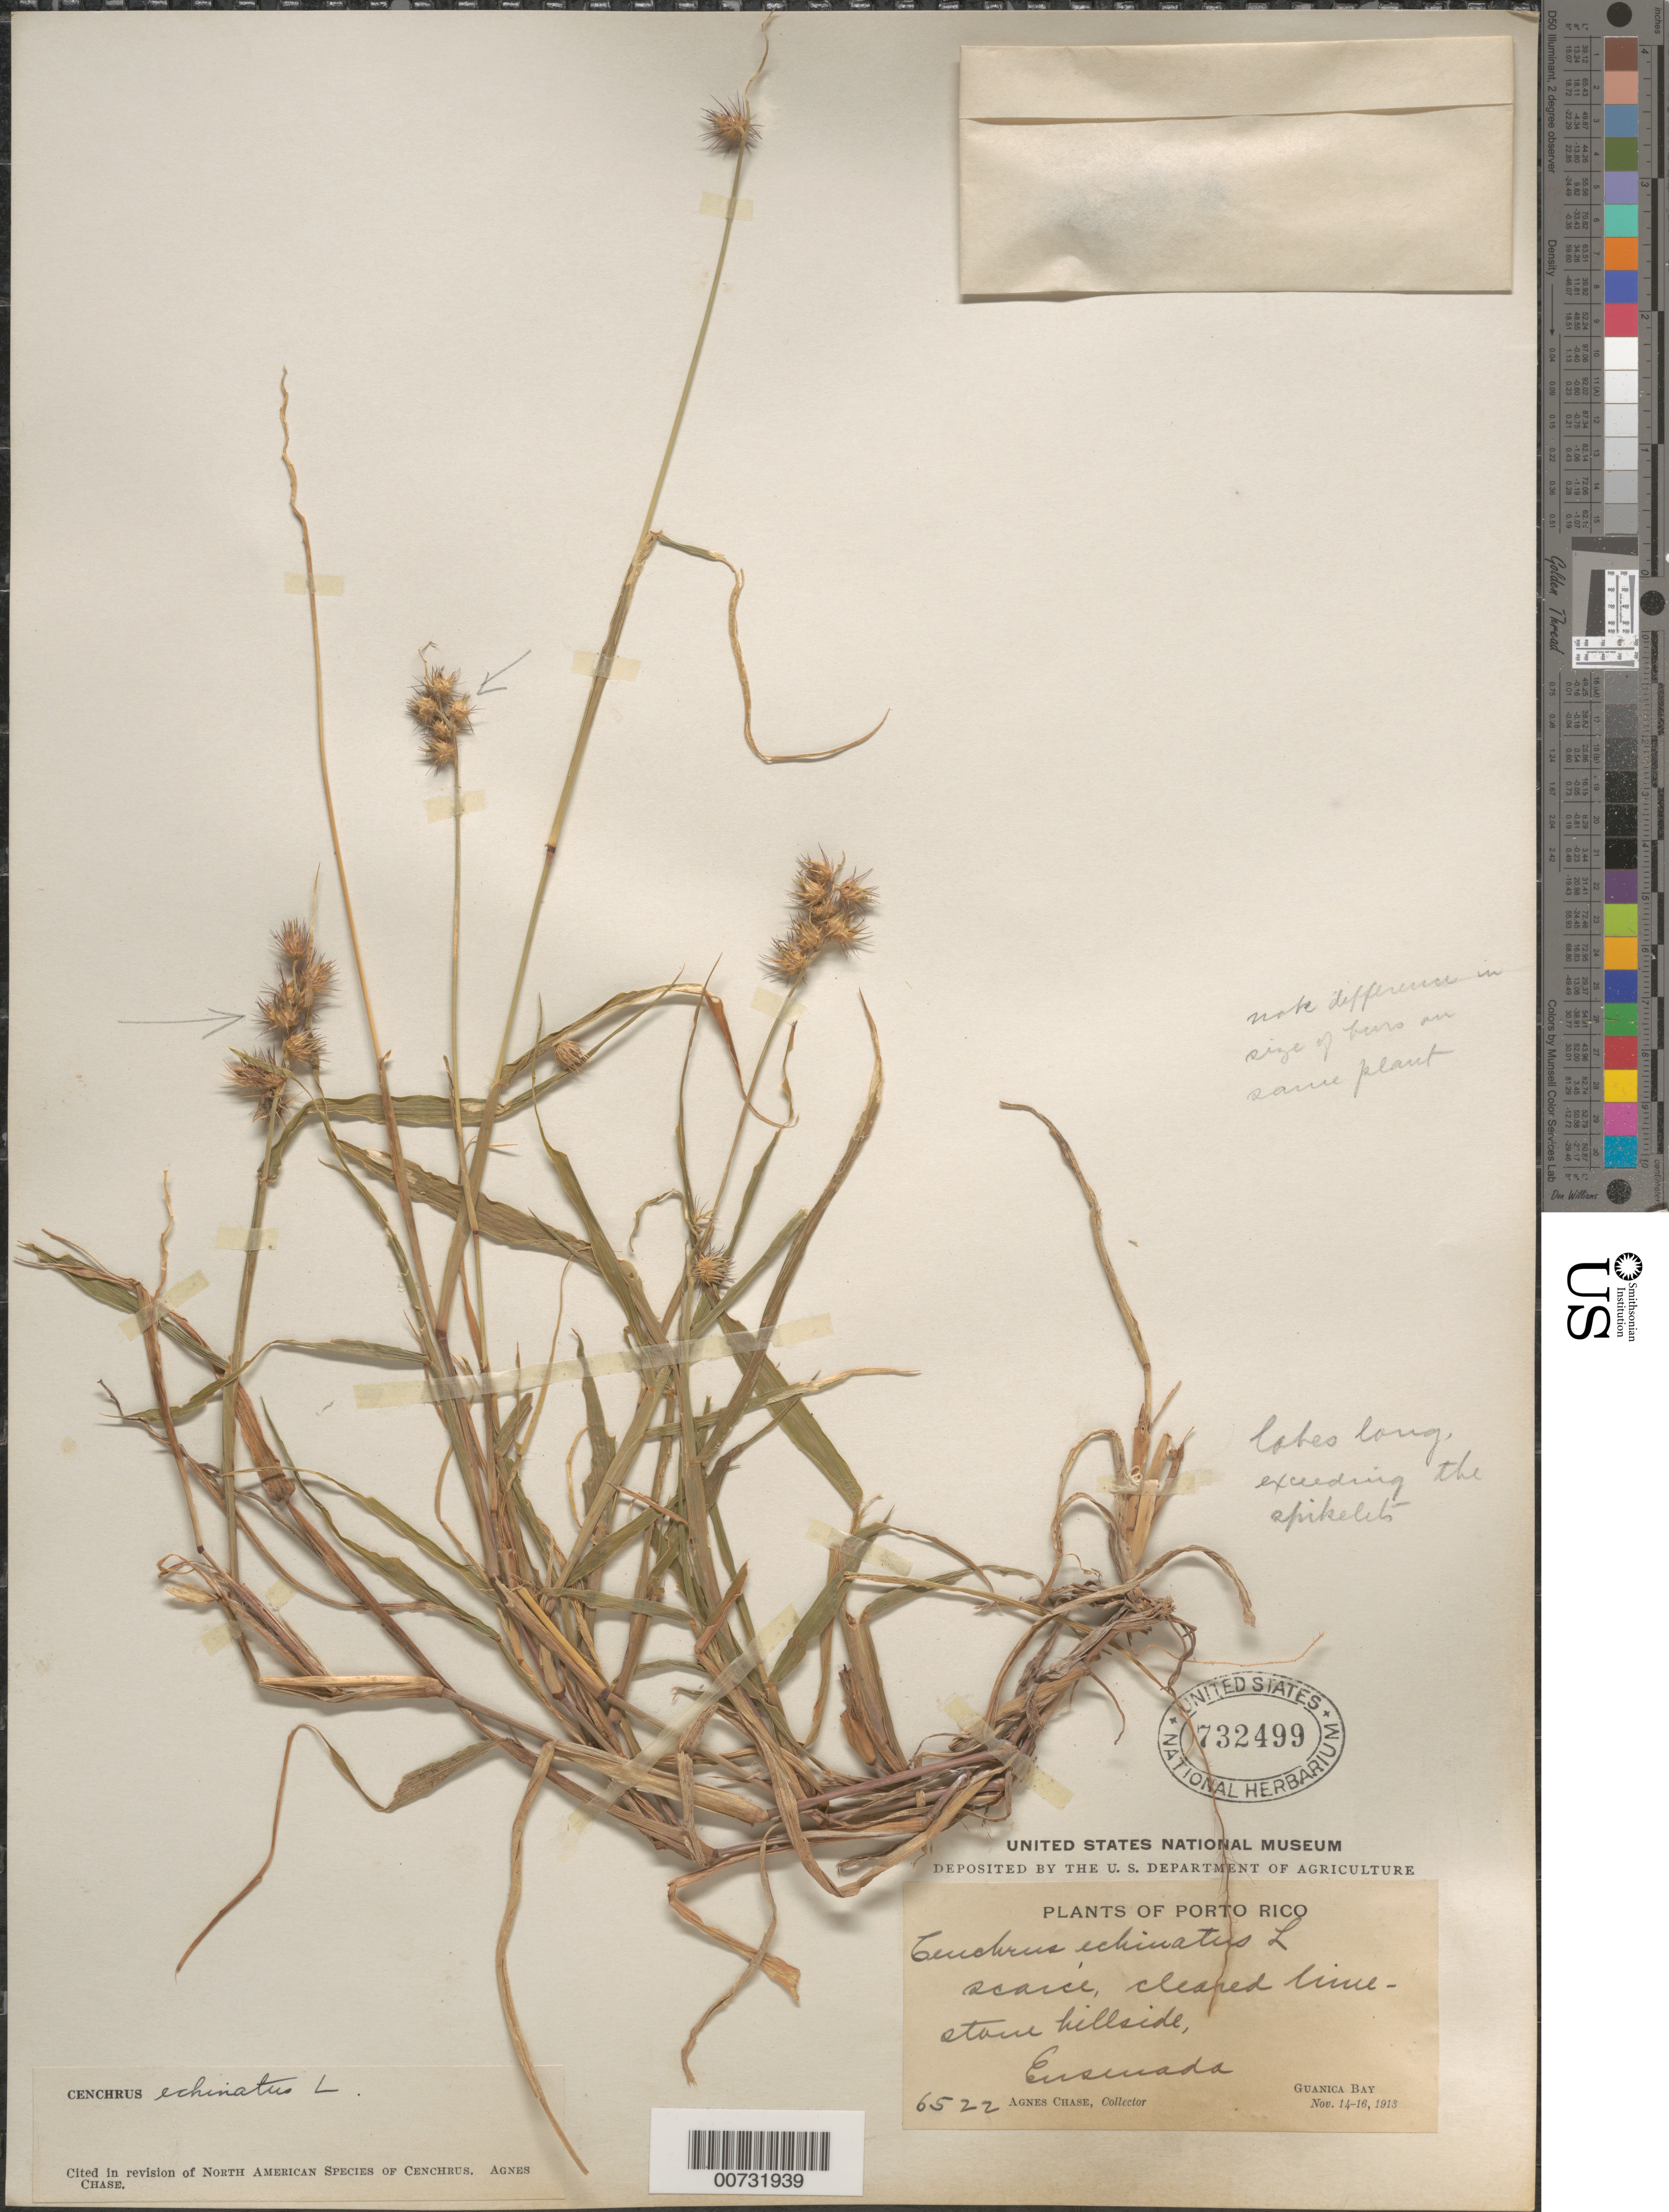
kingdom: Plantae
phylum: Tracheophyta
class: Liliopsida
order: Poales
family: Poaceae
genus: Cenchrus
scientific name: Cenchrus echinatus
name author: L.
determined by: Chase, [M.] Agnes, (US)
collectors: A. Chase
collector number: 6522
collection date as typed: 14 Nov 1913 to 16 Nov 1913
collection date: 1913-11-14/1913-11-16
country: Puerto Rico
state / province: Guánica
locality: Guanica Bay, Ensenada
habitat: Cleared limestone hillside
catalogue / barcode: US 732499